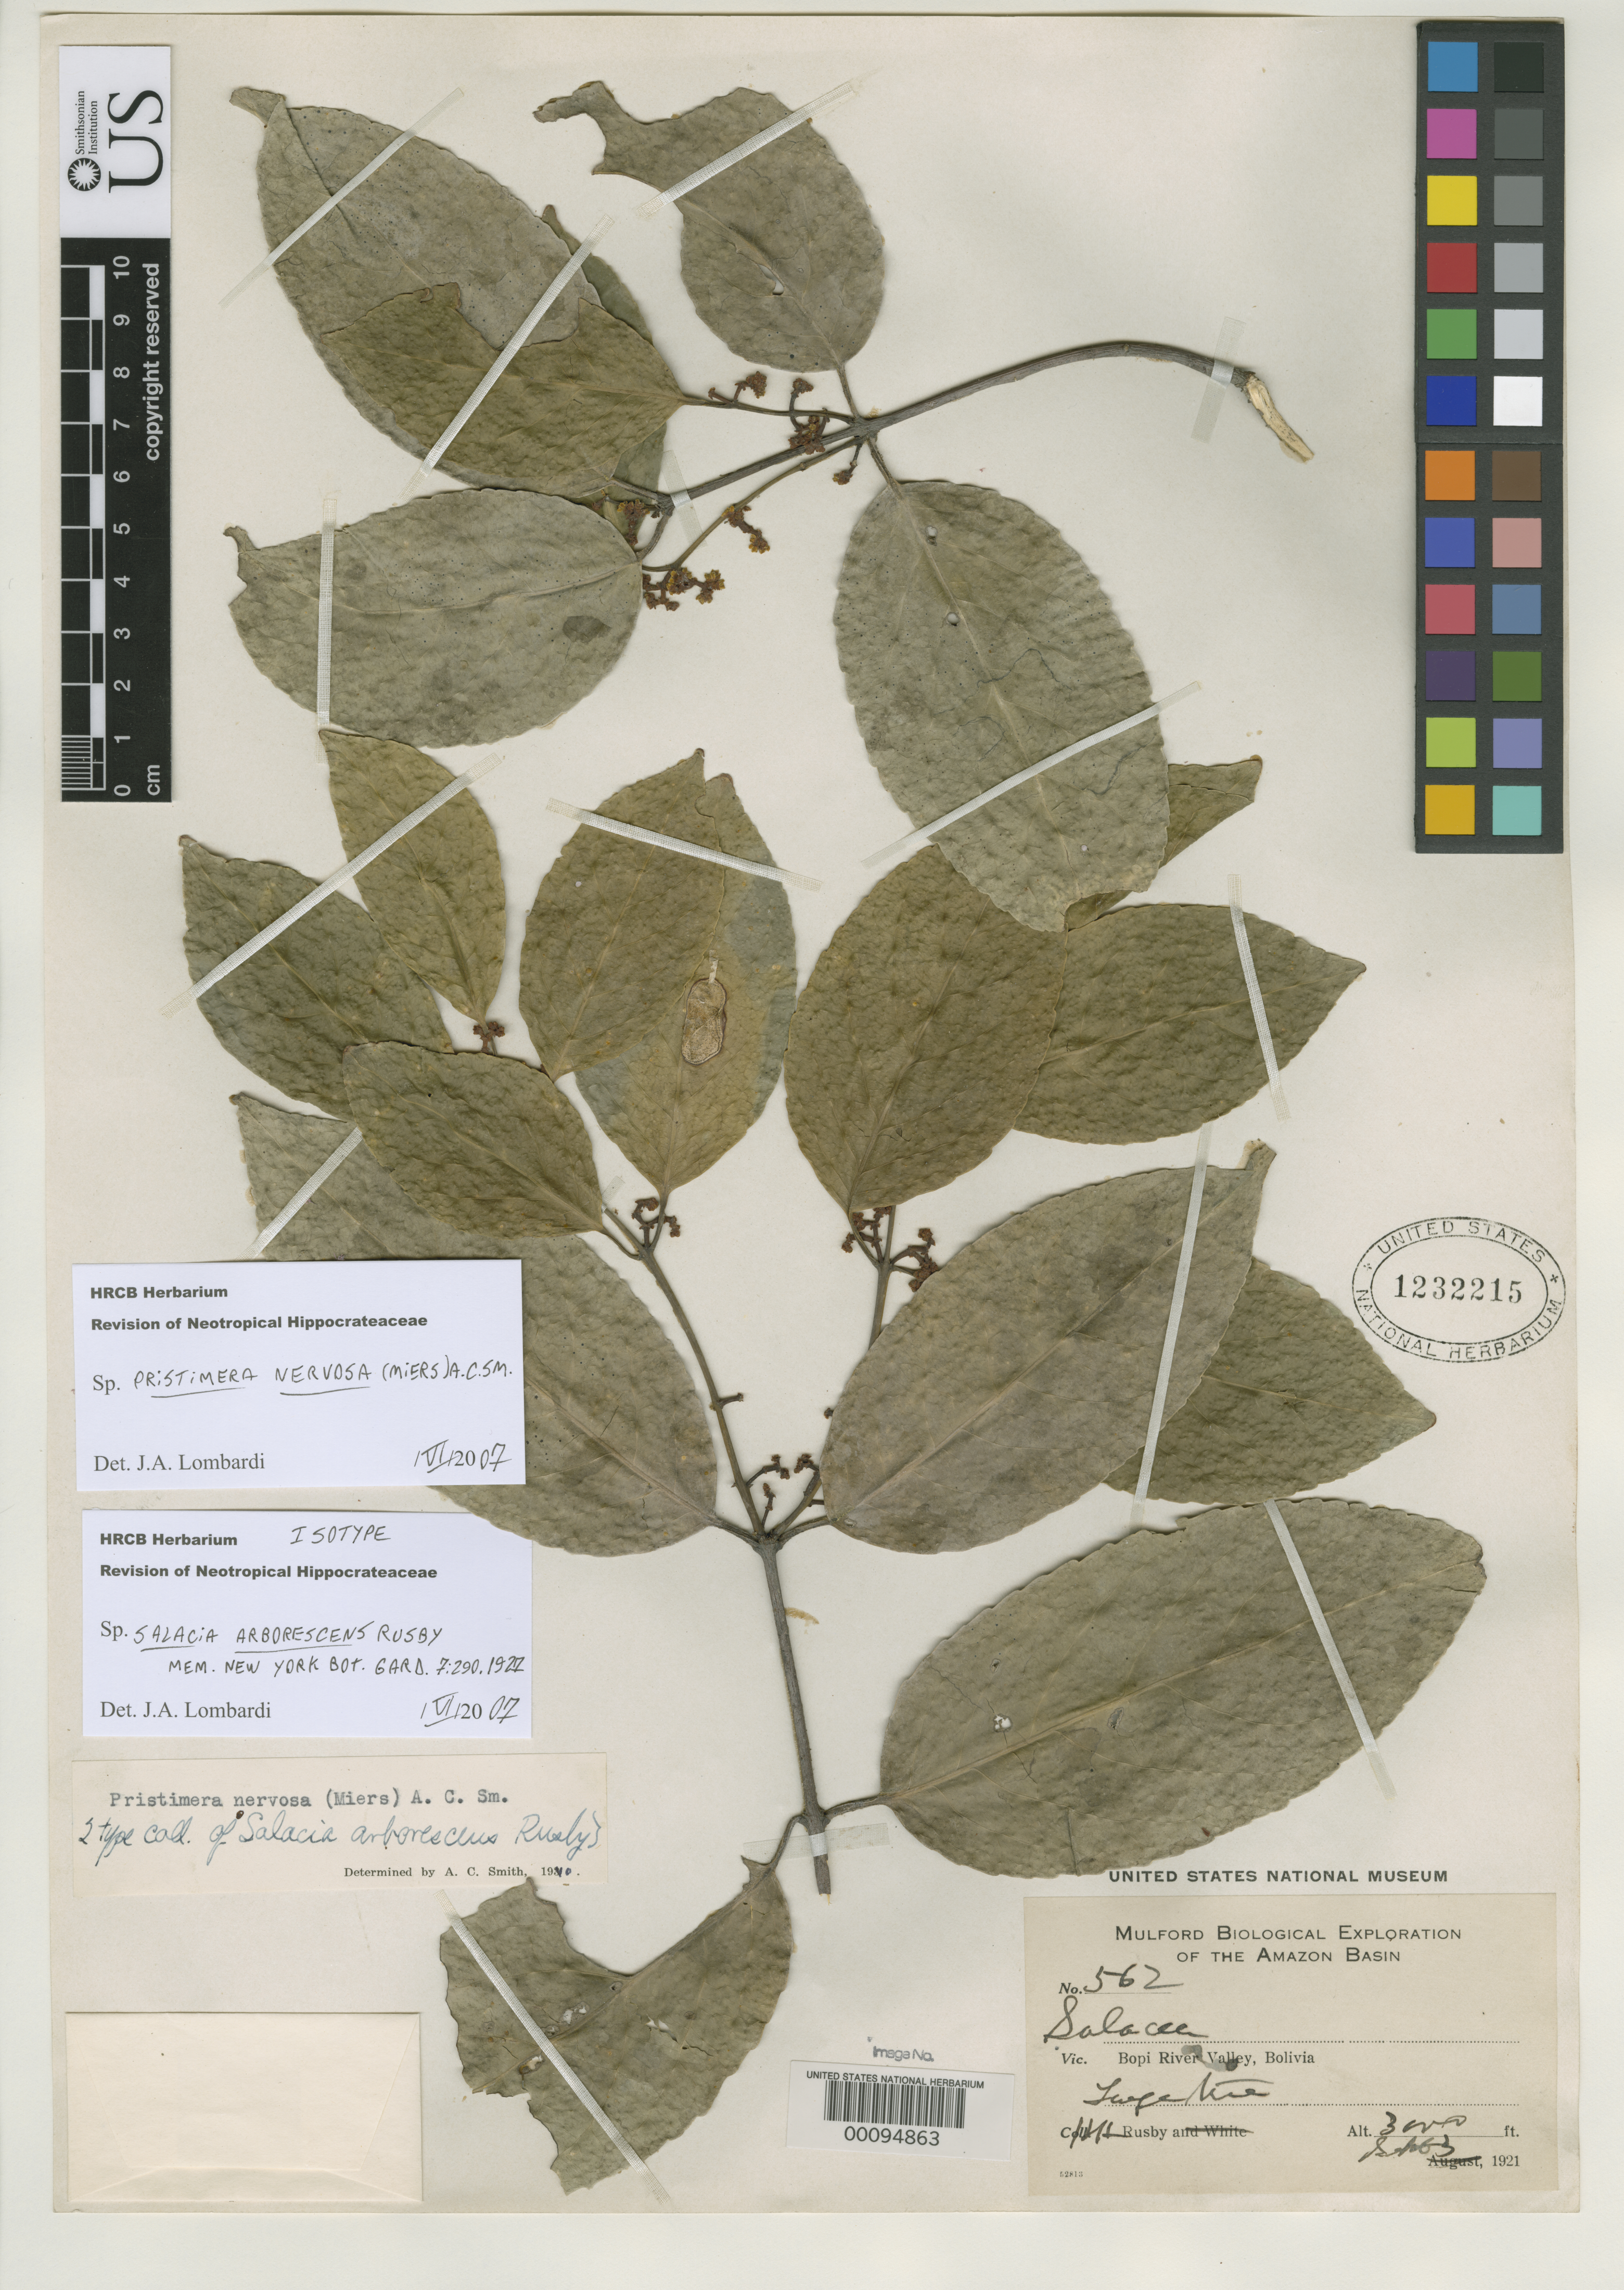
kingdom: Plantae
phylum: Tracheophyta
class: Magnoliopsida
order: Celastrales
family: Celastraceae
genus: Salacia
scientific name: Salacia arborescens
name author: Rusby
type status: Isotype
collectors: H. H. Rusby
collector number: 562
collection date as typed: Sept 3, 1921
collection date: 1921-09-03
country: Bolivia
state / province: La Paz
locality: Bopi River Valley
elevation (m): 914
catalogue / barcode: US 1232215